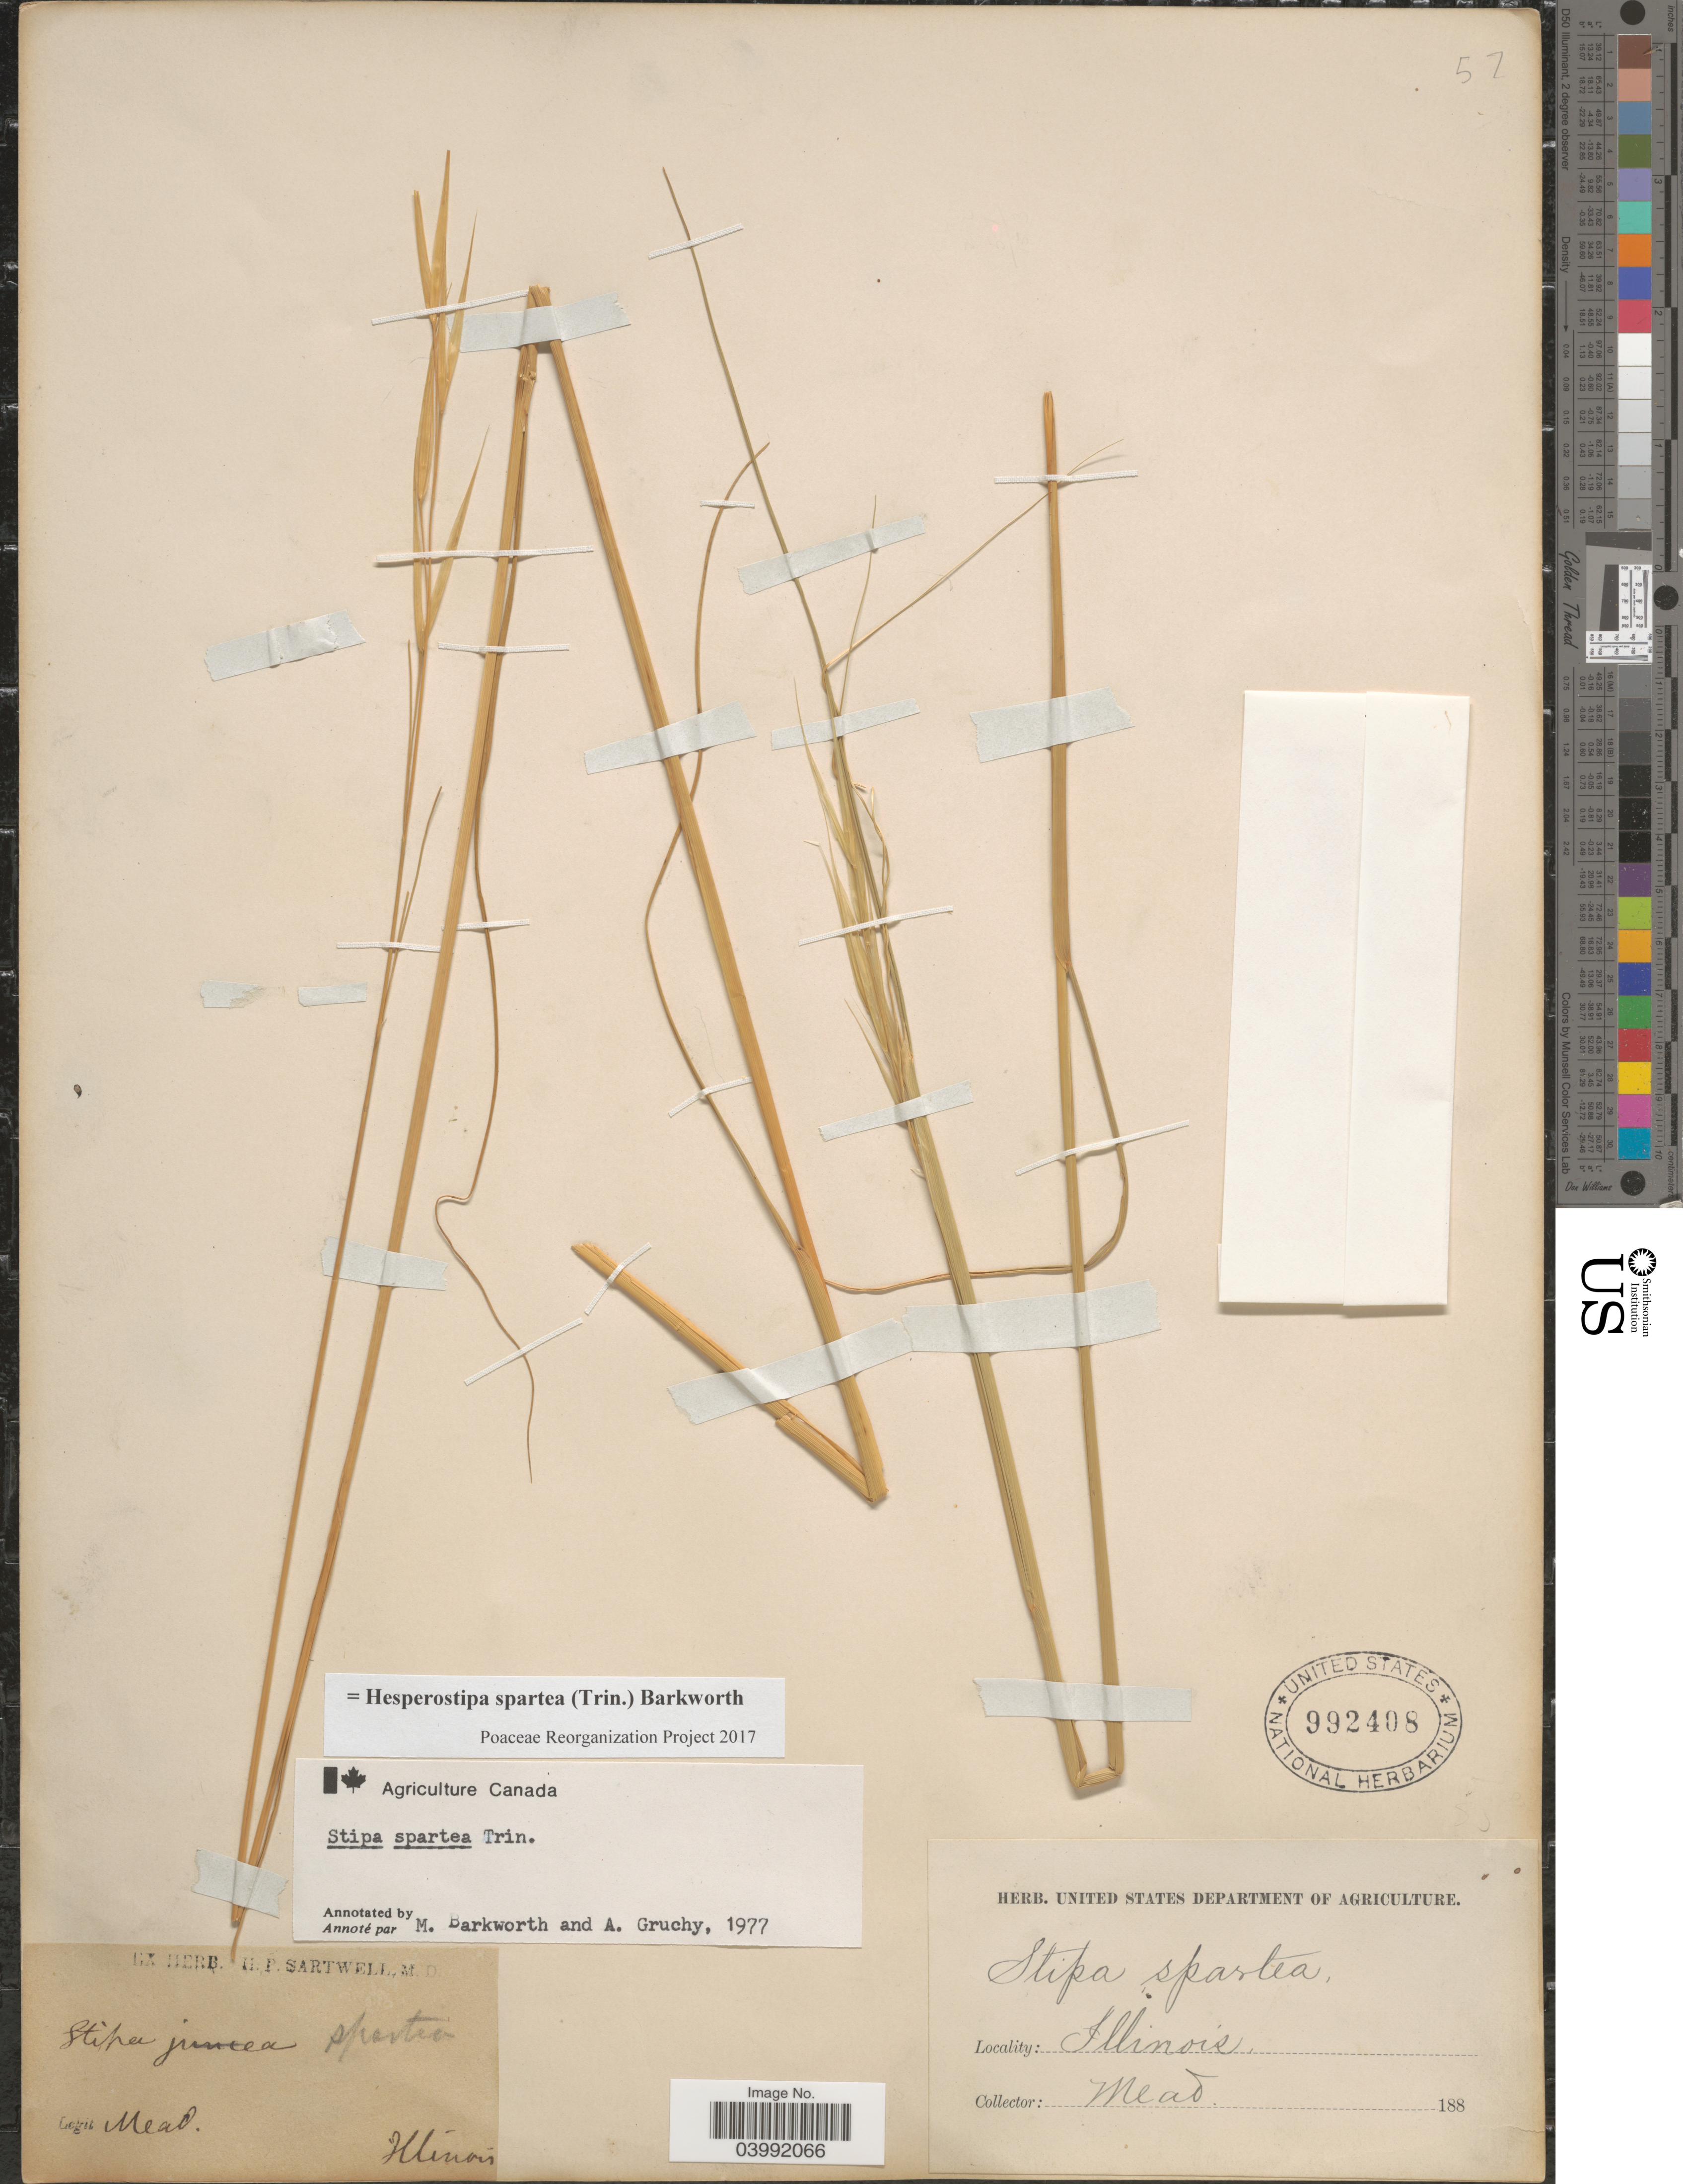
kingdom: Plantae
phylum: Tracheophyta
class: Liliopsida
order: Poales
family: Poaceae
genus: Hesperostipa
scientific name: Hesperostipa spartea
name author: (Trin.) Barkworth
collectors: -. Mead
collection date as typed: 188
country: United States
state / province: Illinois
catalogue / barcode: US 992408